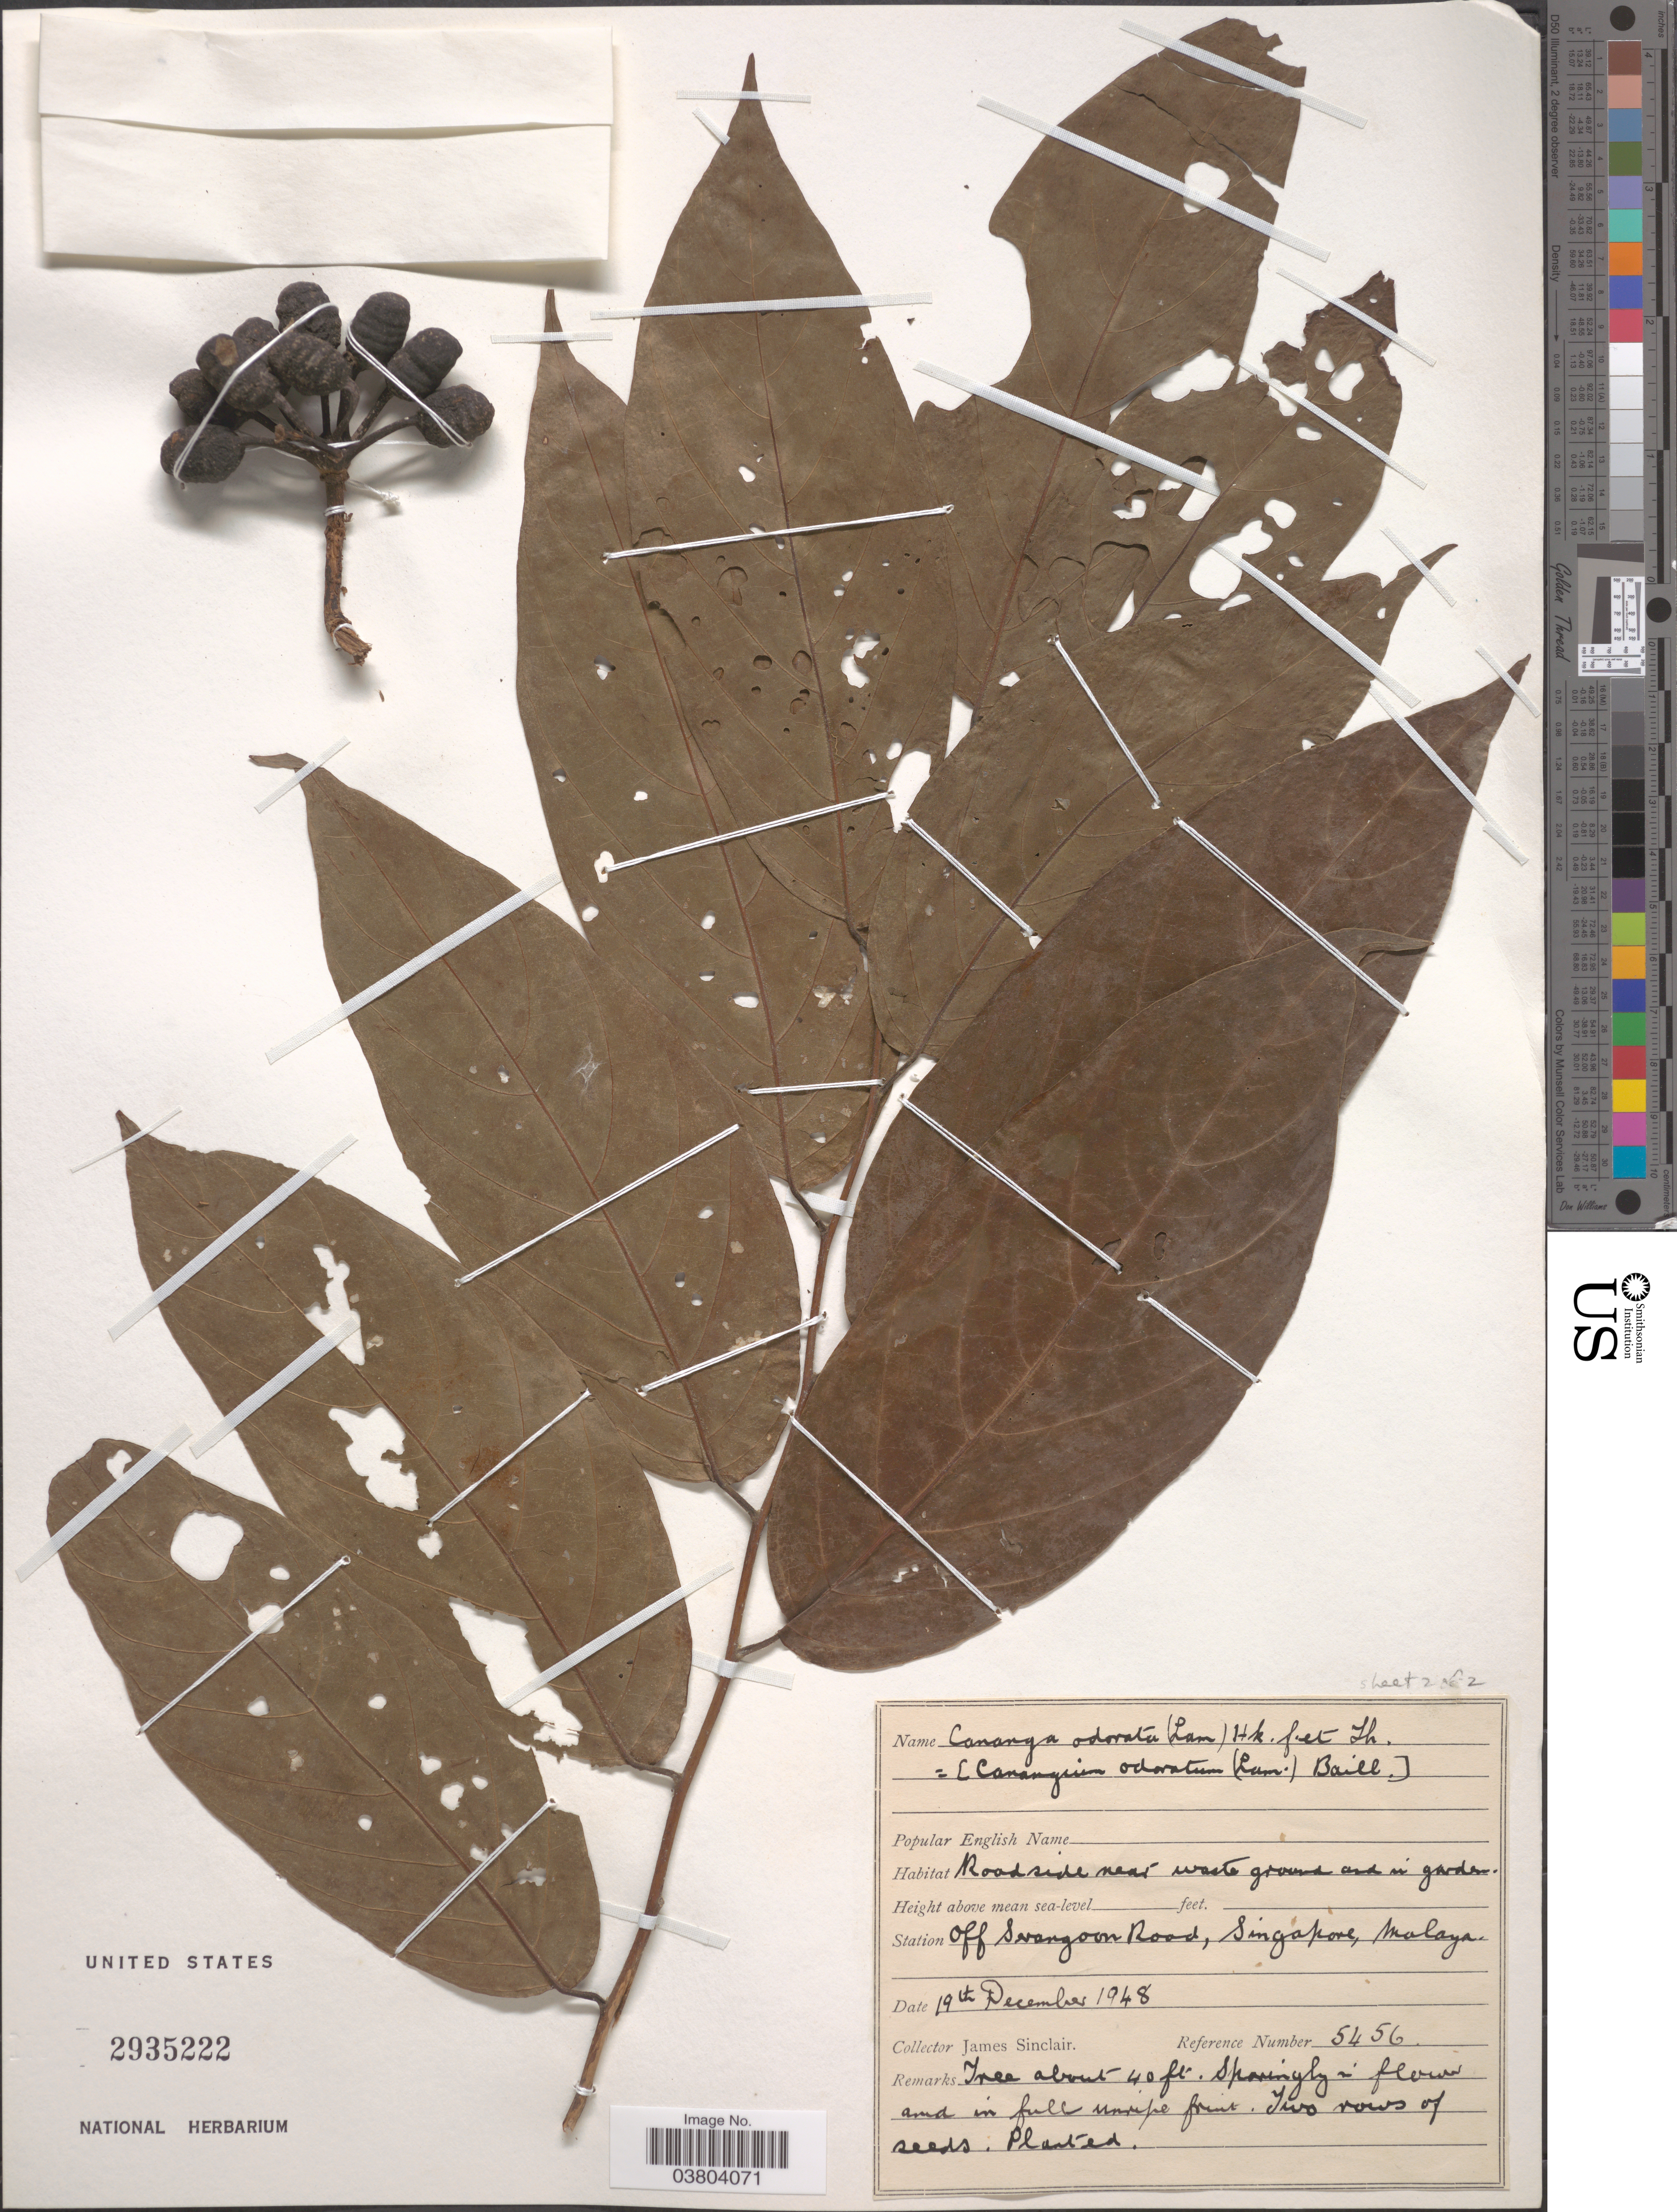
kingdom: Plantae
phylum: Tracheophyta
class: Magnoliopsida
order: Magnoliales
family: Annonaceae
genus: Cananga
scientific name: Cananga odorata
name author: (Lam.) Hook. f. & Thomson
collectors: J. Sinclair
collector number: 5456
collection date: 1948-12-19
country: Singapore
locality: Station off Serangoon Road, Malaya. Roadside near waste ground and in garden.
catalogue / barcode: US 2935222